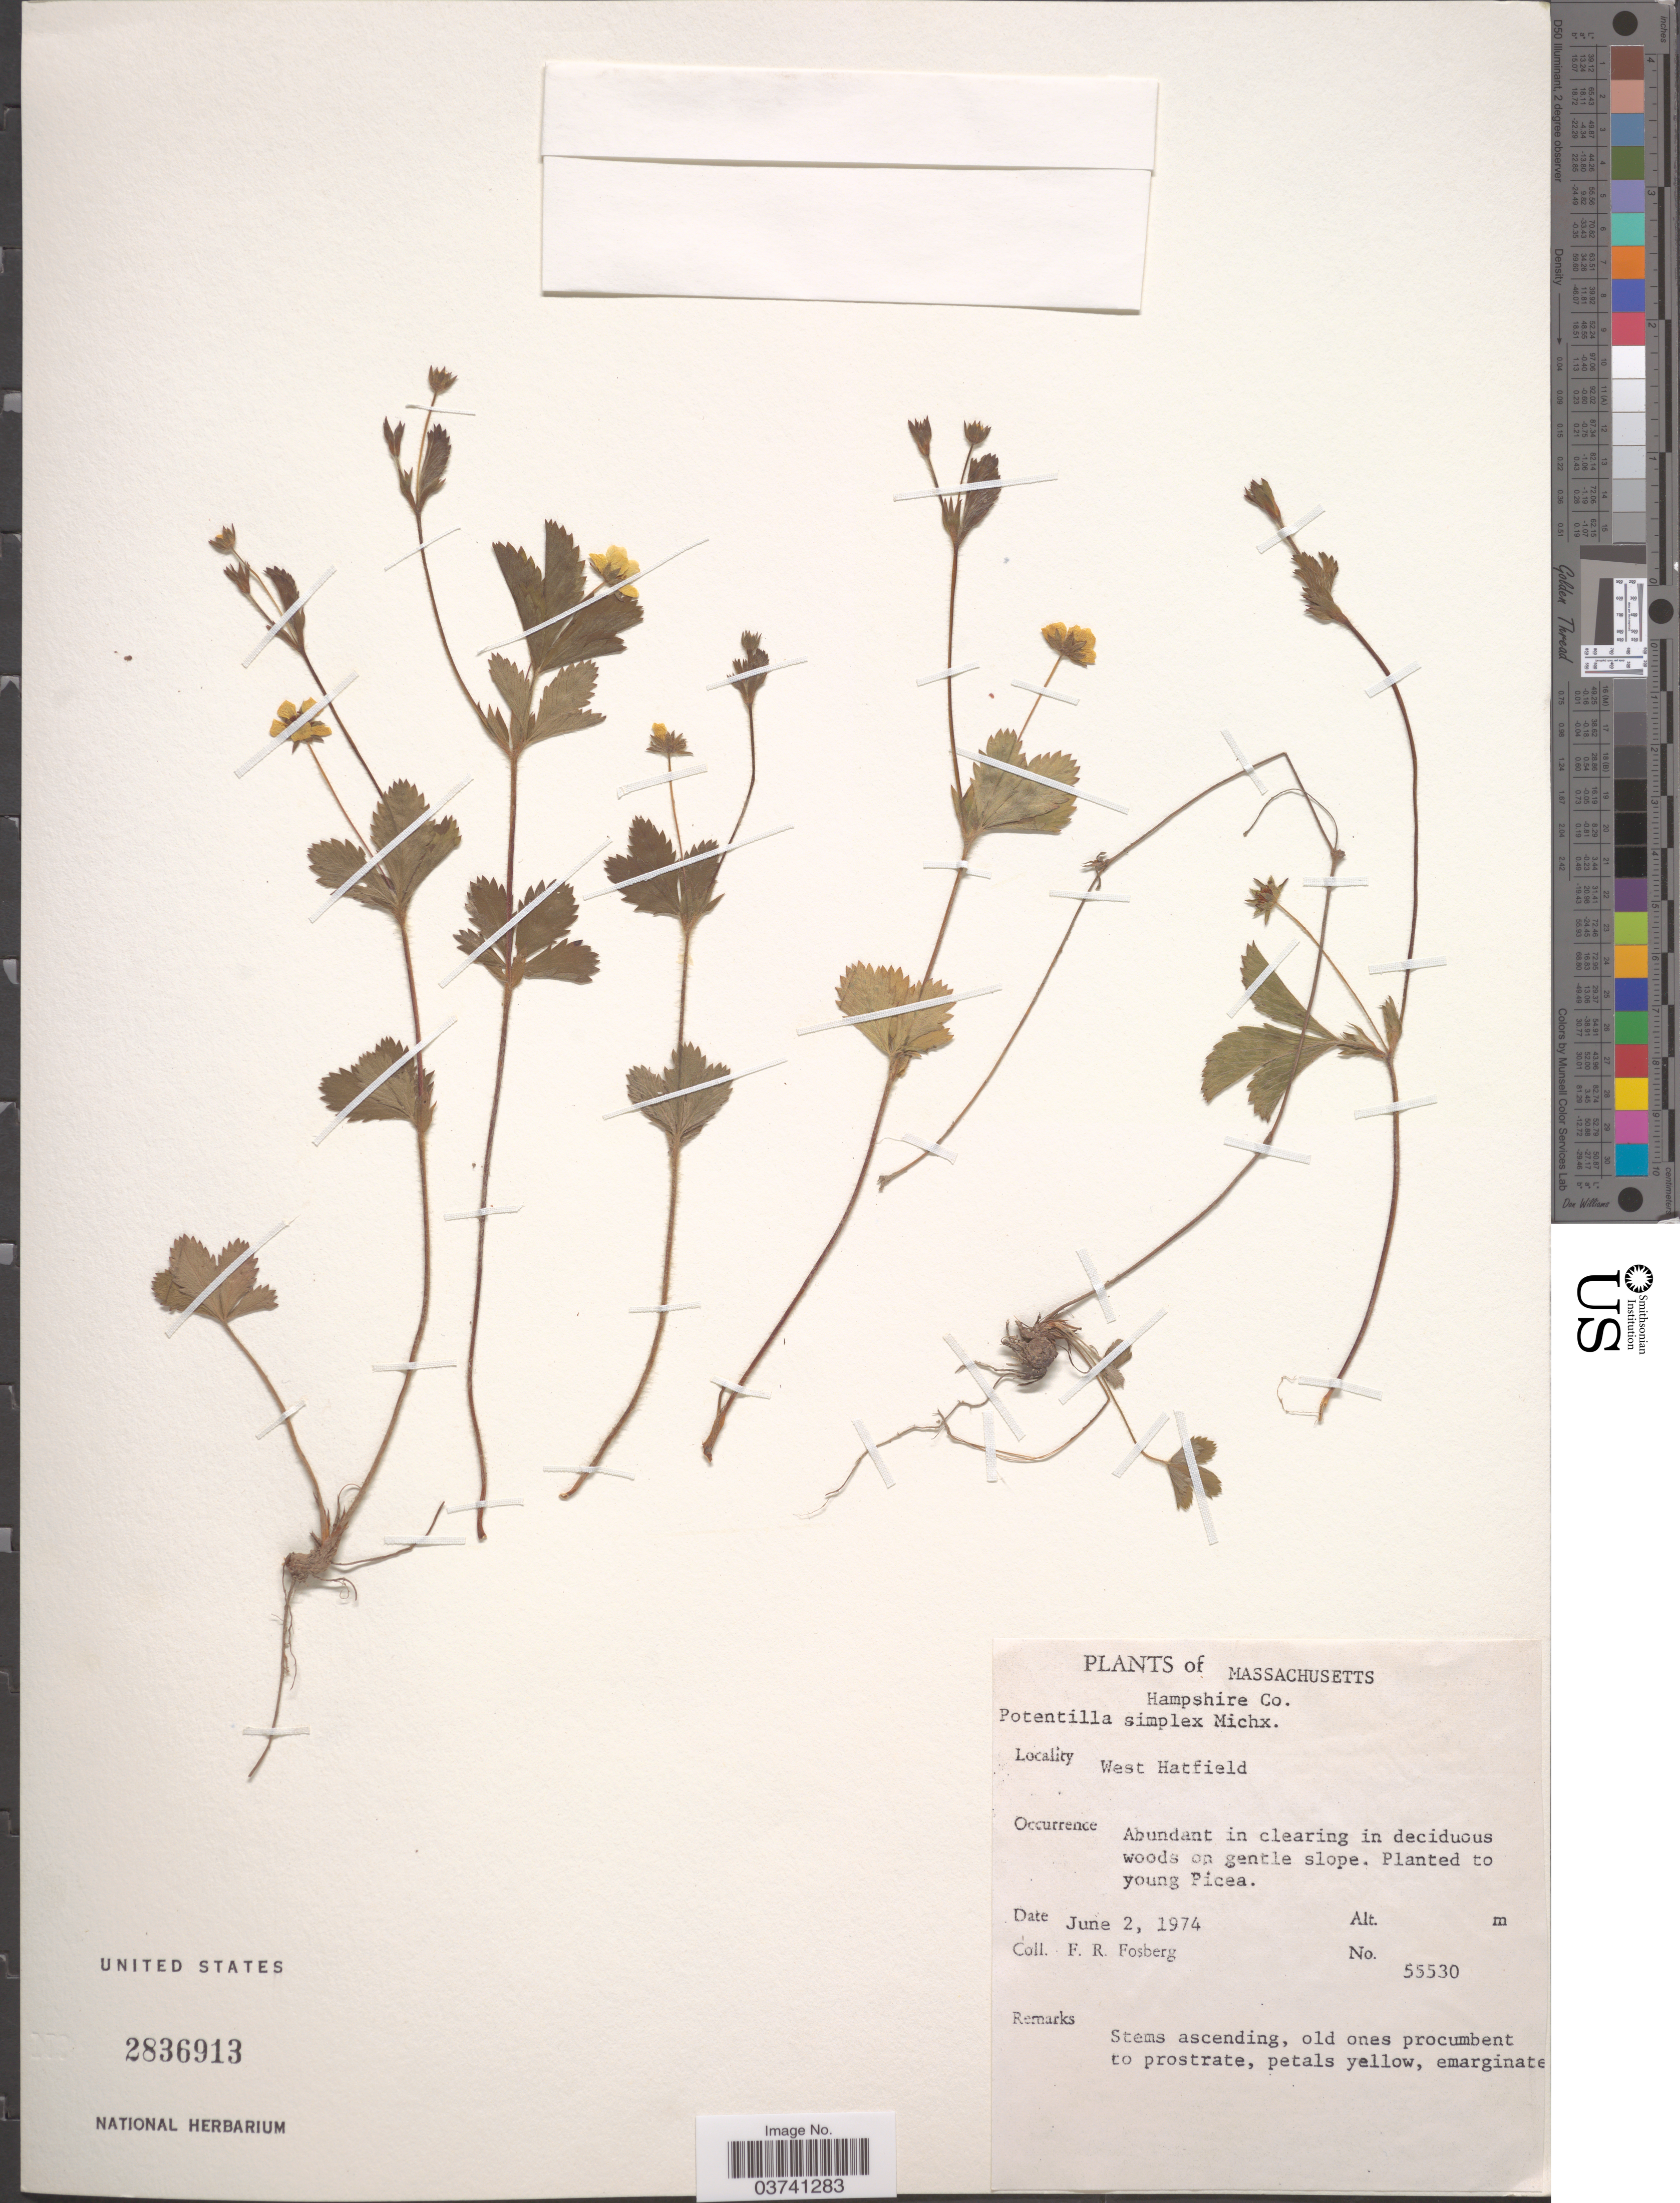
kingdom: Plantae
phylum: Tracheophyta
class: Magnoliopsida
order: Rosales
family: Rosaceae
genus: Potentilla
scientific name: Potentilla simplex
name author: Michx.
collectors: F. R. Fosberg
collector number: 55530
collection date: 1974-06-02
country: United States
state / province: Massachusetts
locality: Hampshire Co. West Hatfield.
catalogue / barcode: US 2836913